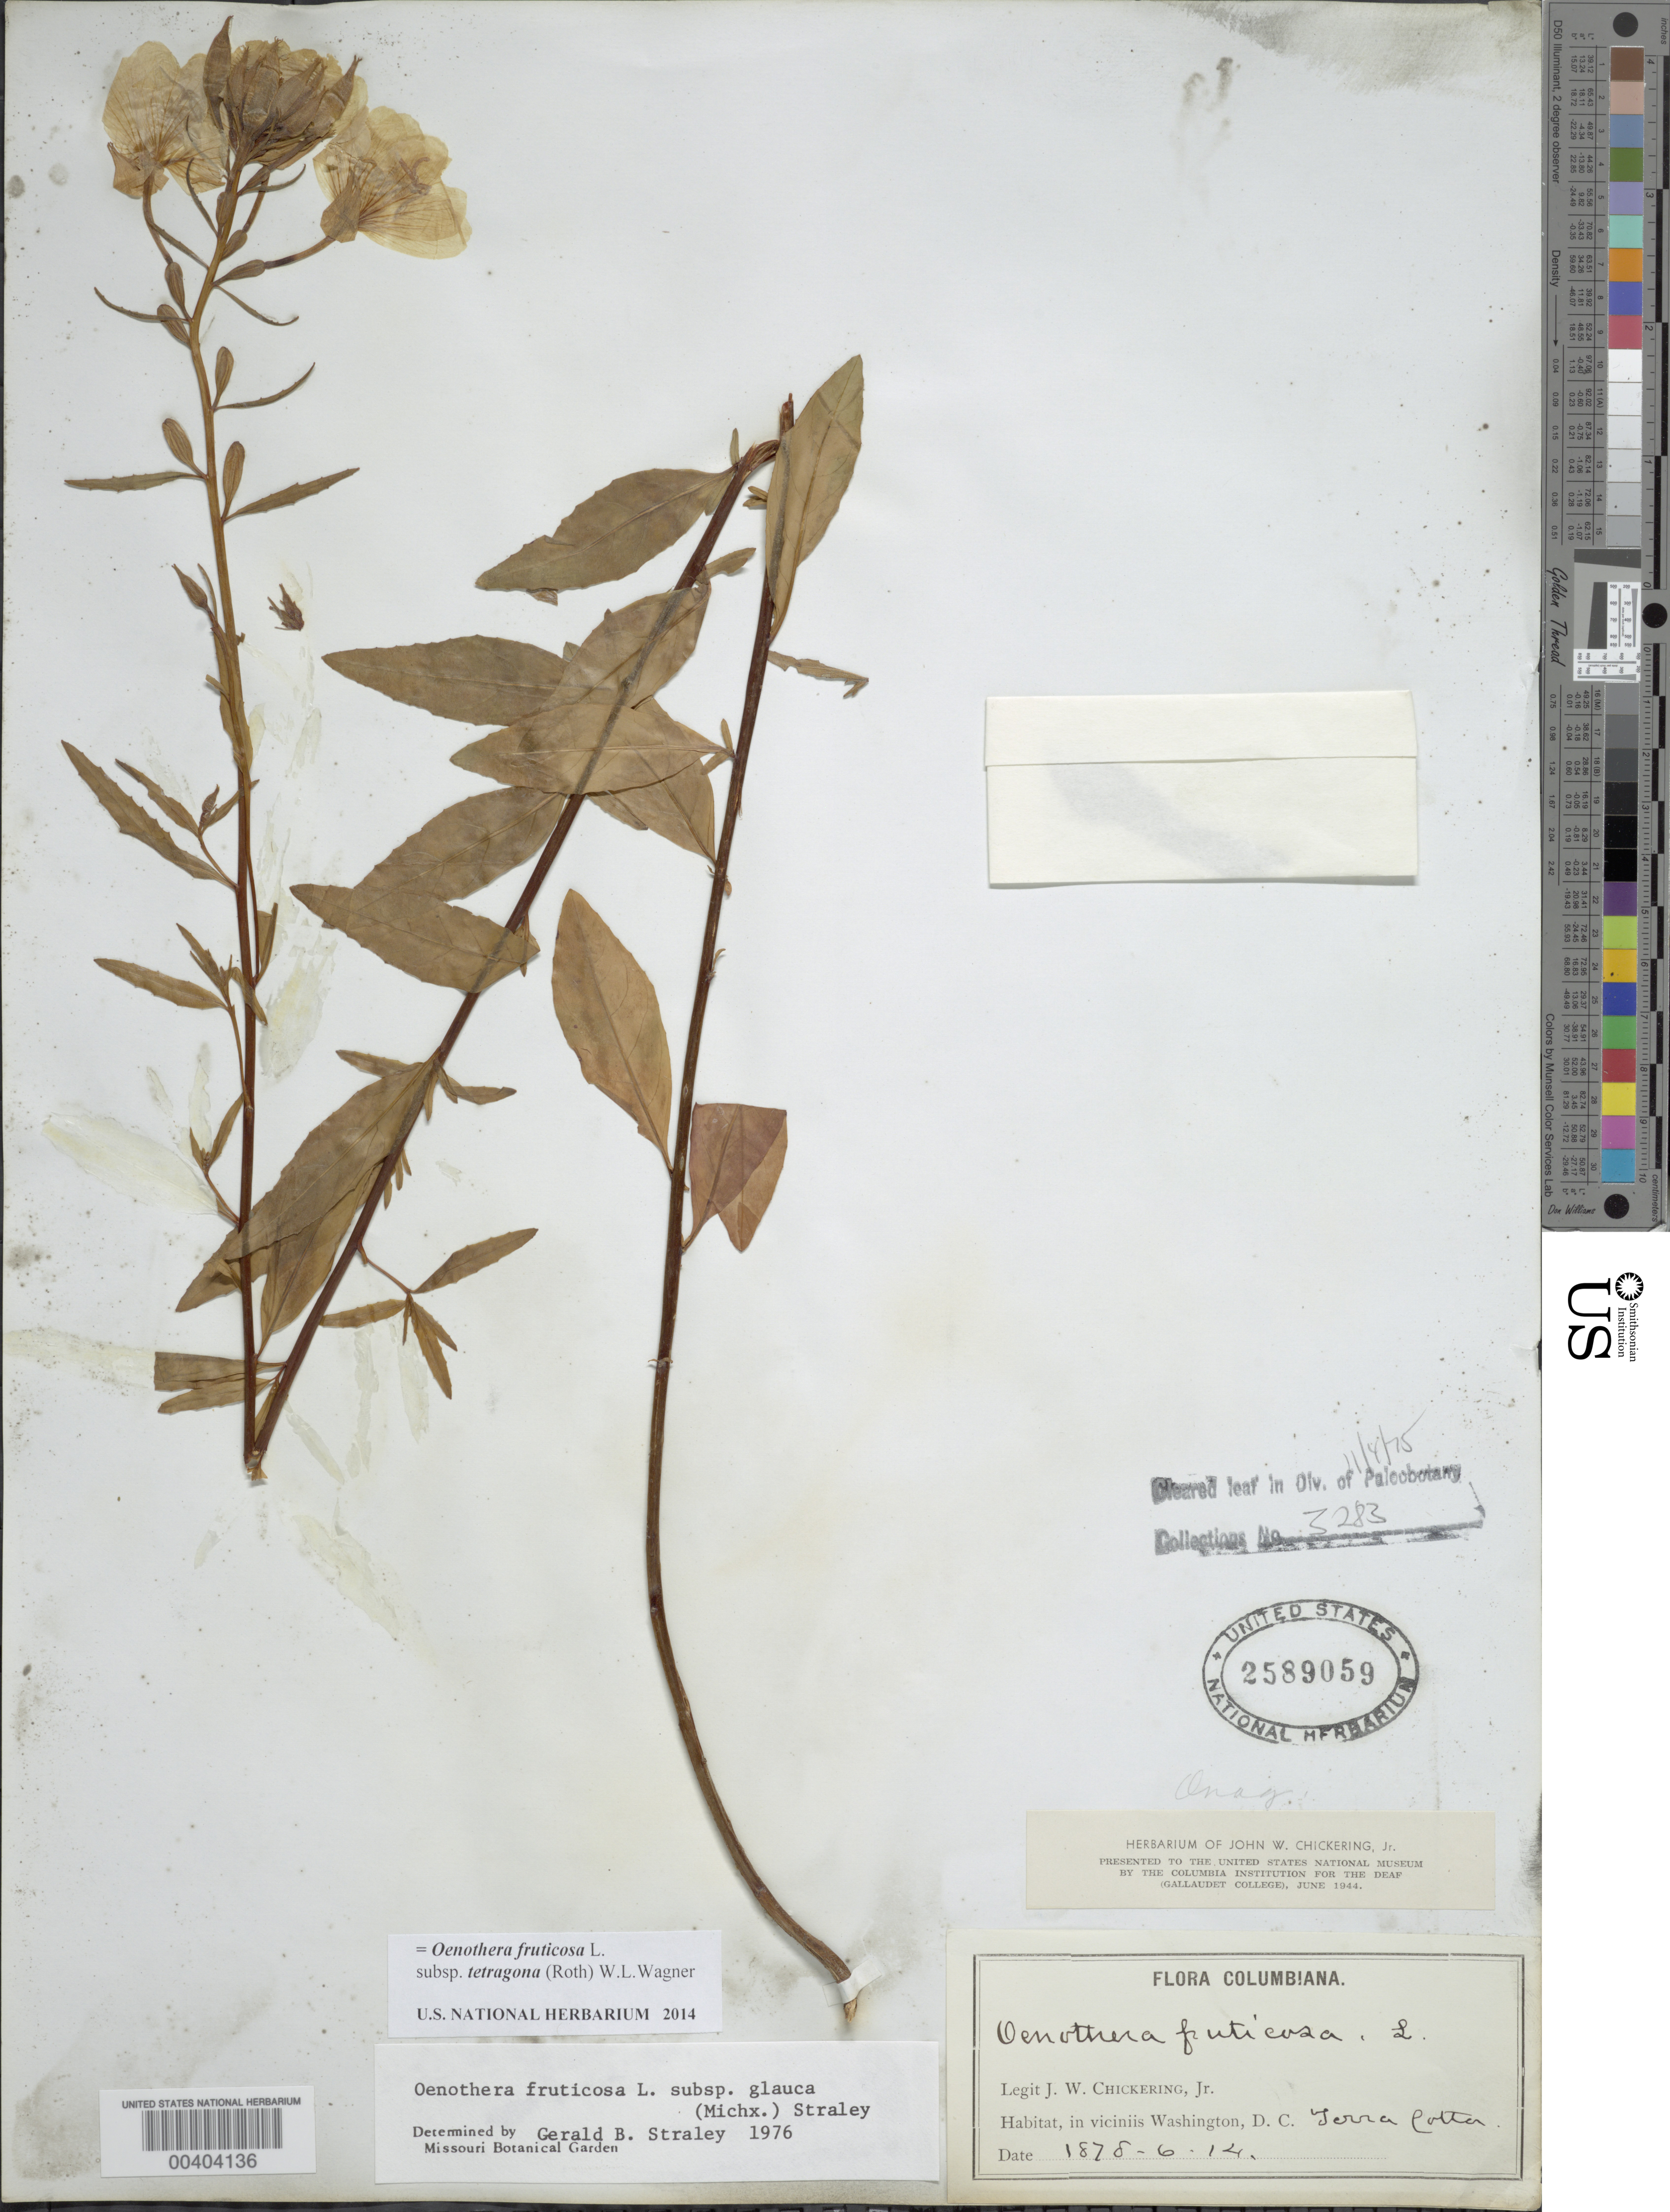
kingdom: Plantae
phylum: Tracheophyta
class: Magnoliopsida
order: Myrtales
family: Onagraceae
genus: Oenothera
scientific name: Oenothera fruticosa subsp. tetragona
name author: (Roth) W.L. Wagner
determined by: Wagner, W. L., (BOT), Smithsonian Institution - National Museum of Natural History (UNITED STATES)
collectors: J. W. Chickering Jr.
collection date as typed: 14 Jun 1878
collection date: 1878-06-14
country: United States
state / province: District of Columbia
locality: Terra Cotta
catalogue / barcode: US 2589059